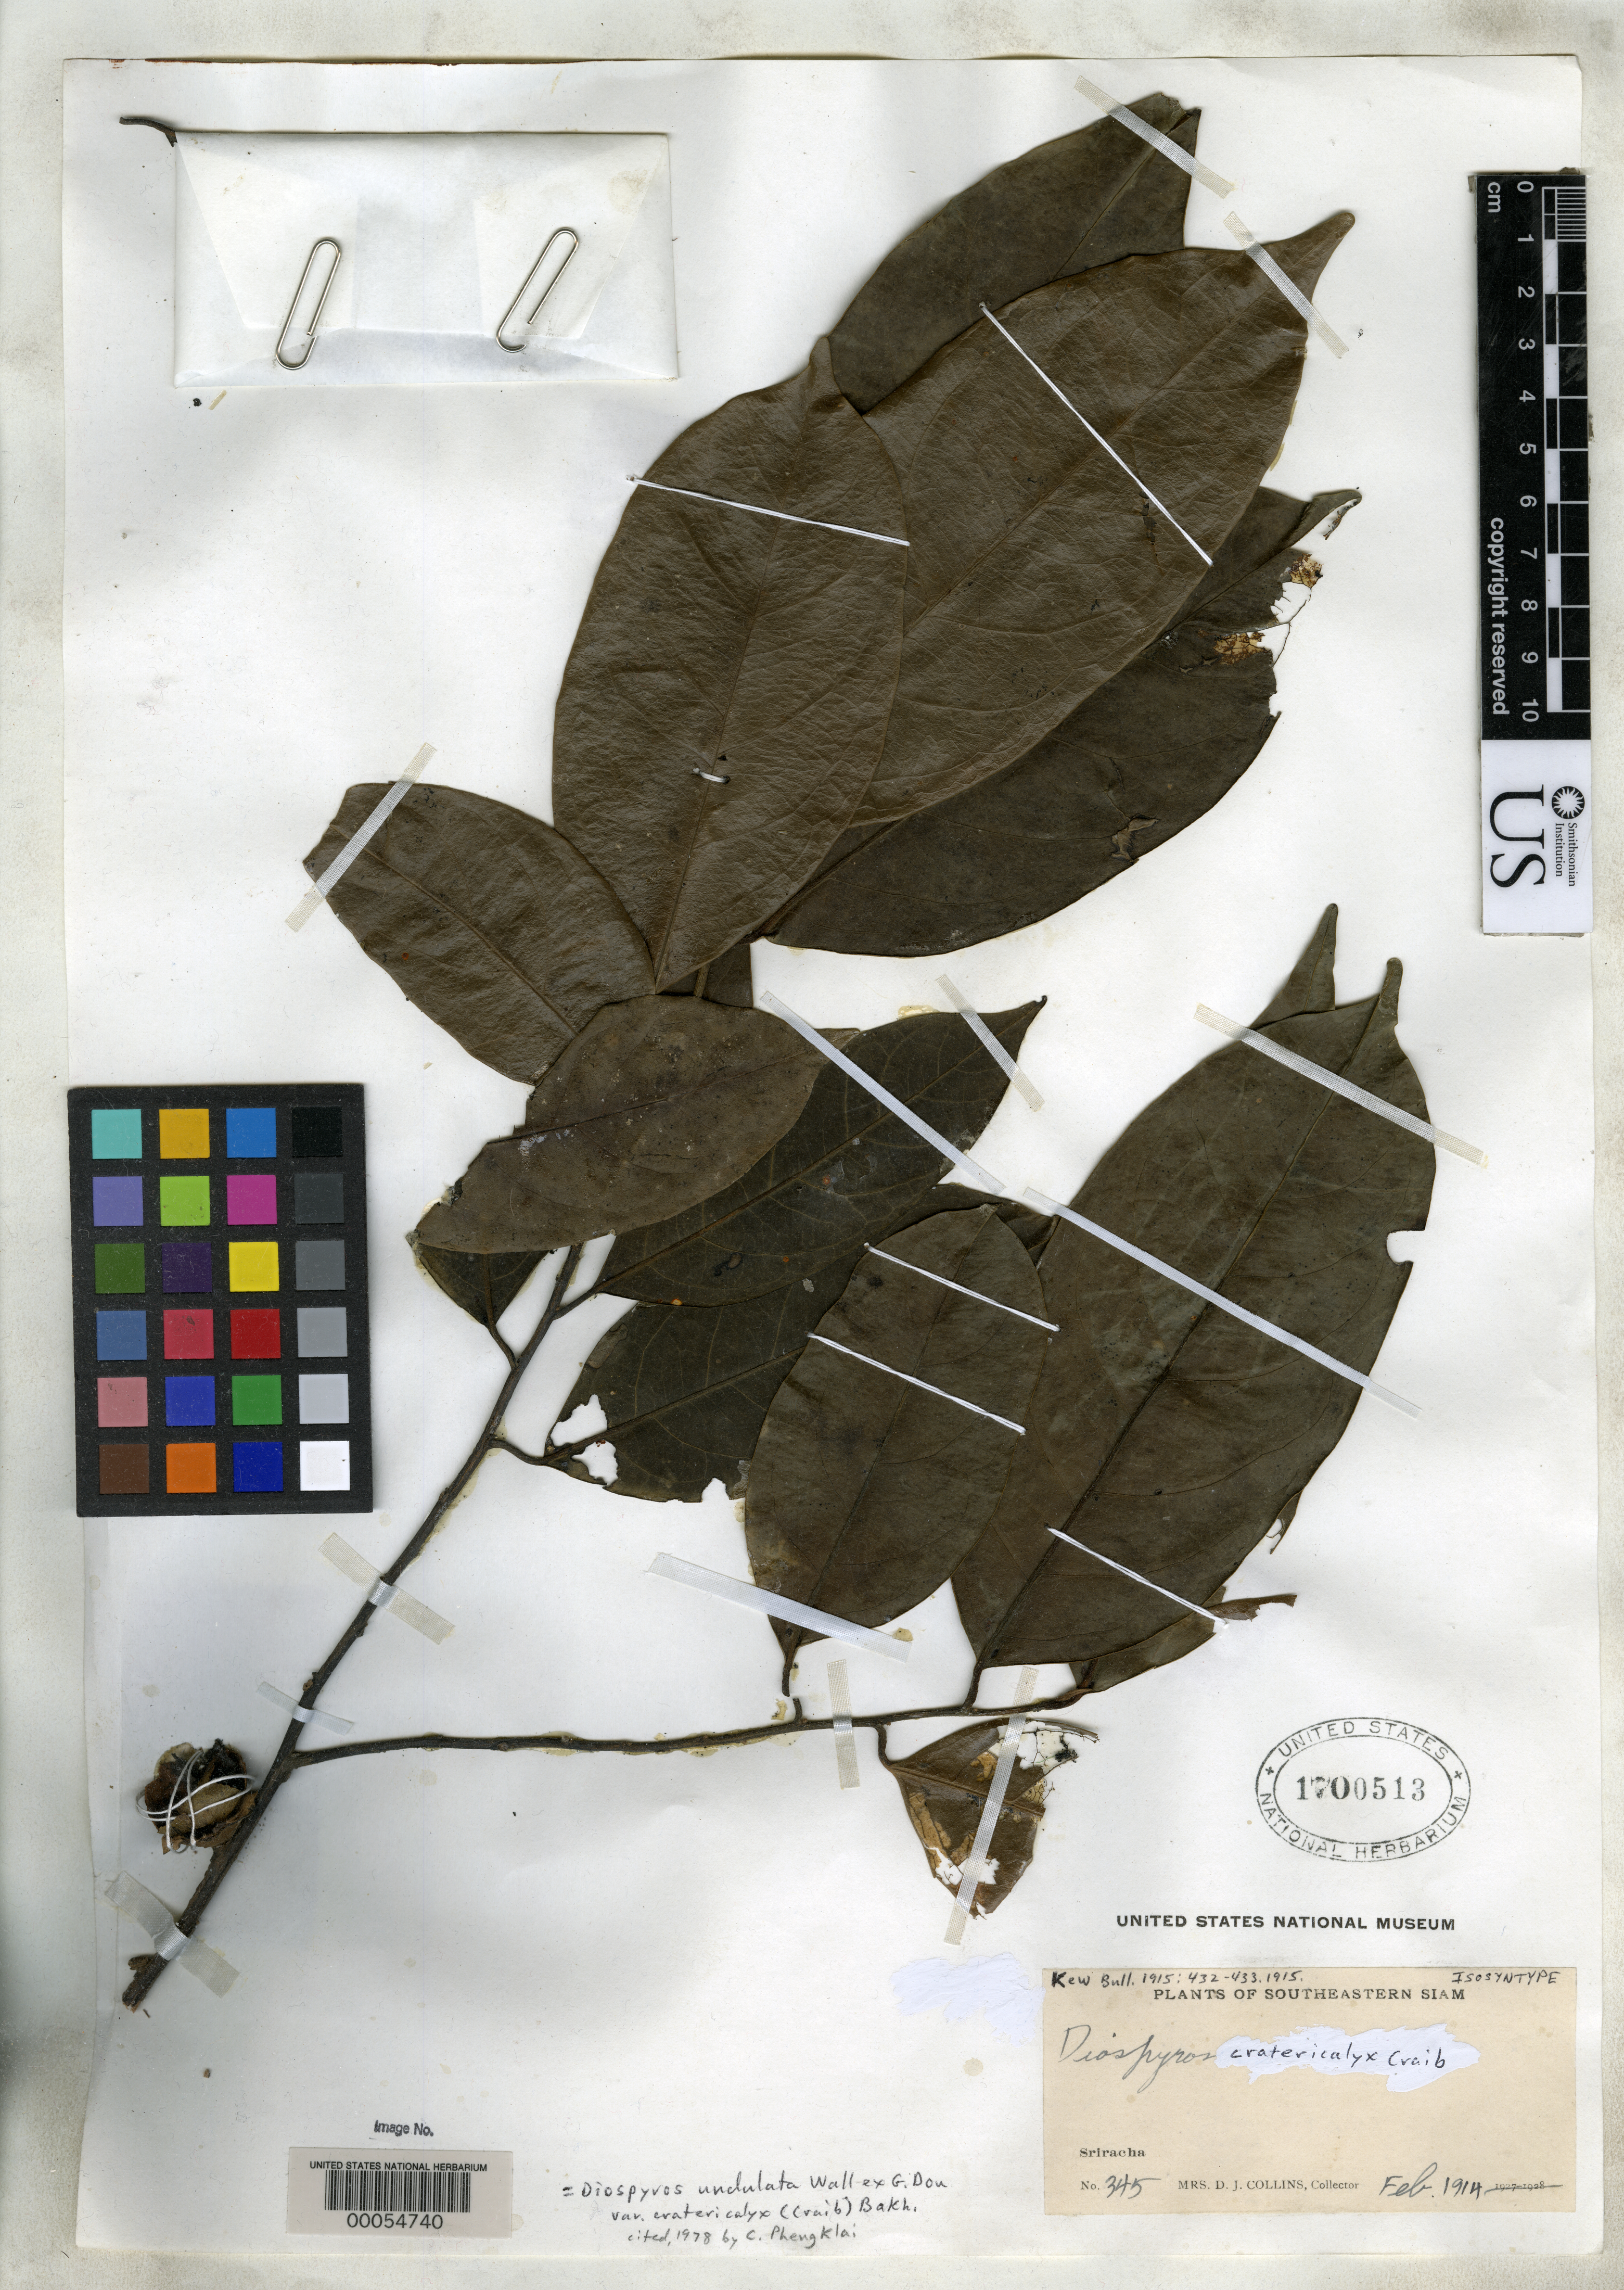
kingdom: Plantae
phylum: Tracheophyta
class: Magnoliopsida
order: Ericales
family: Ebenaceae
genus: Diospyros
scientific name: Diospyros cratericalyx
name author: Craib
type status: Isosyntype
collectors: Mrs. D. J. Collins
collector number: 345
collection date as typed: Feb 1914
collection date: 1914-02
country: Thailand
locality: Sriracha.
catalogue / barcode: US 1700513